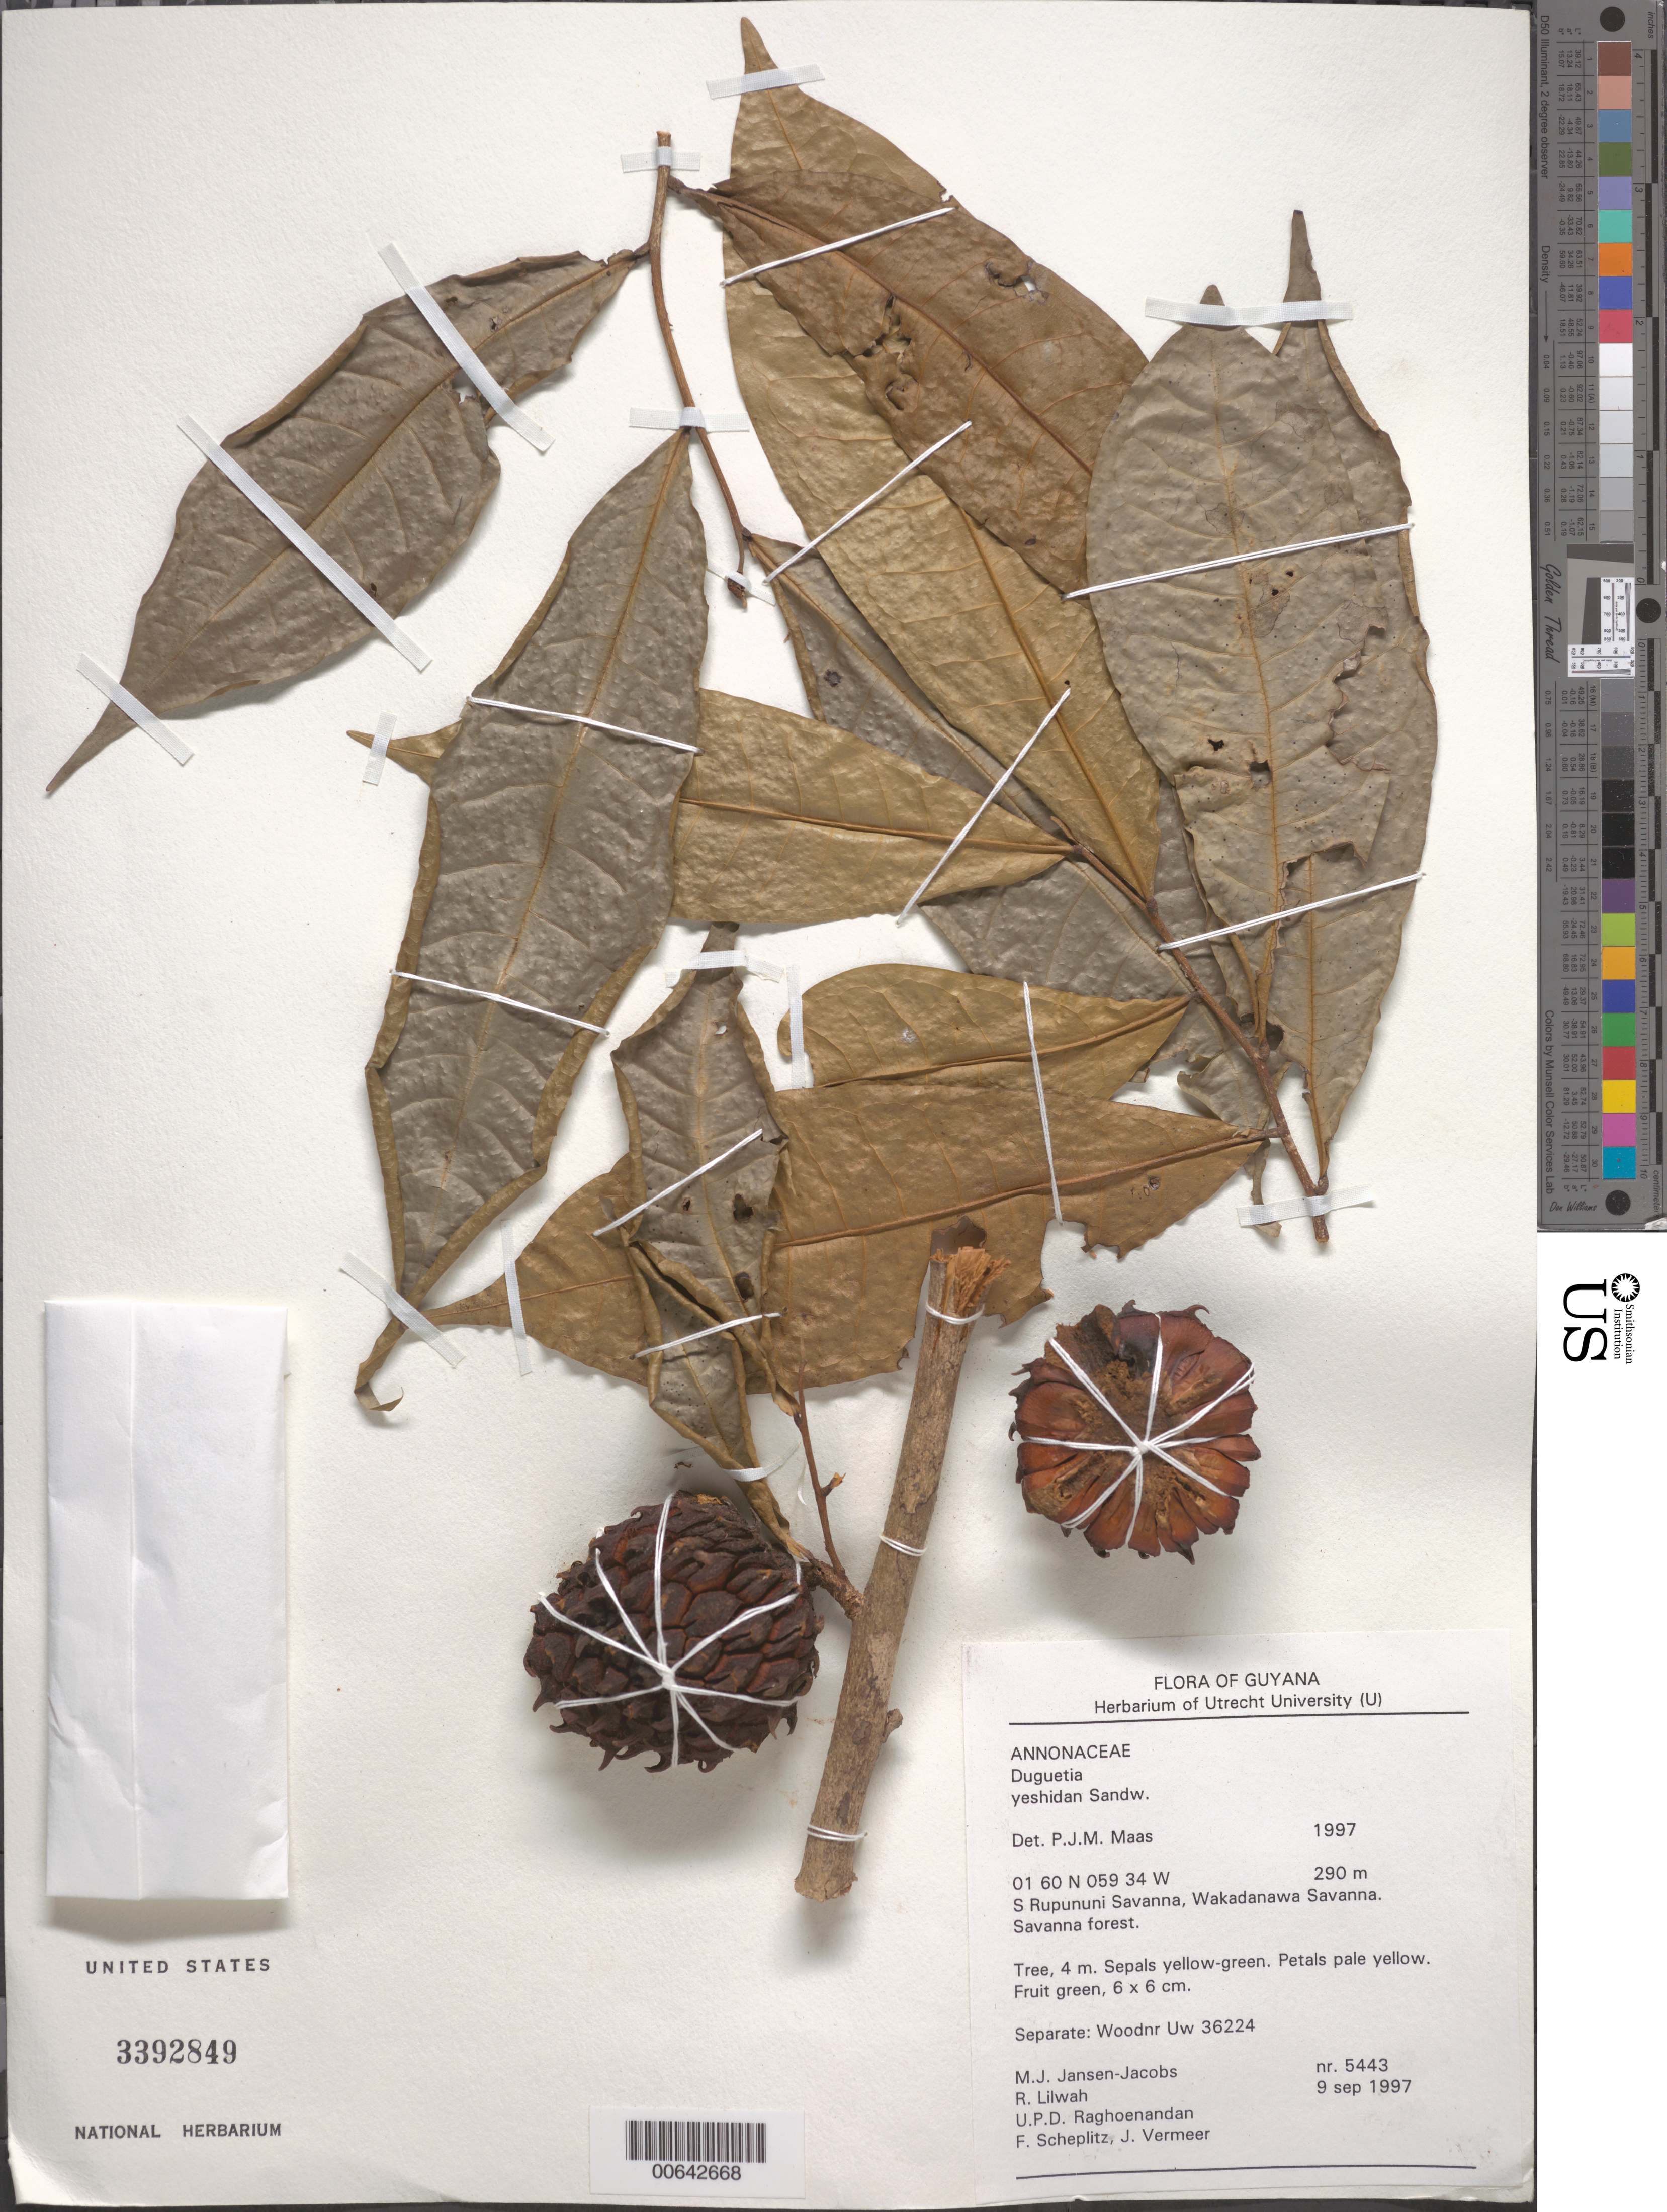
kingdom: Plantae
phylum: Tracheophyta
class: Magnoliopsida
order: Magnoliales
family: Annonaceae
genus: Duguetia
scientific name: Duguetia yeshidan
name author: Sandwith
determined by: Maas, Paul J. M.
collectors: M. J. Jansen-Jacobs, R. Lilwah, U. Raghoenandan, F. Scheplitz & J. Vermeer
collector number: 5443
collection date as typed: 9-Sep-97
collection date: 1997-09-09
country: Guyana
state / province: U. Takutu-U. Essequibo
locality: S. Rupununi savanna, Wakadanawa Savanna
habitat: Savanna forest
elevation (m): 290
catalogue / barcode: US 3392849